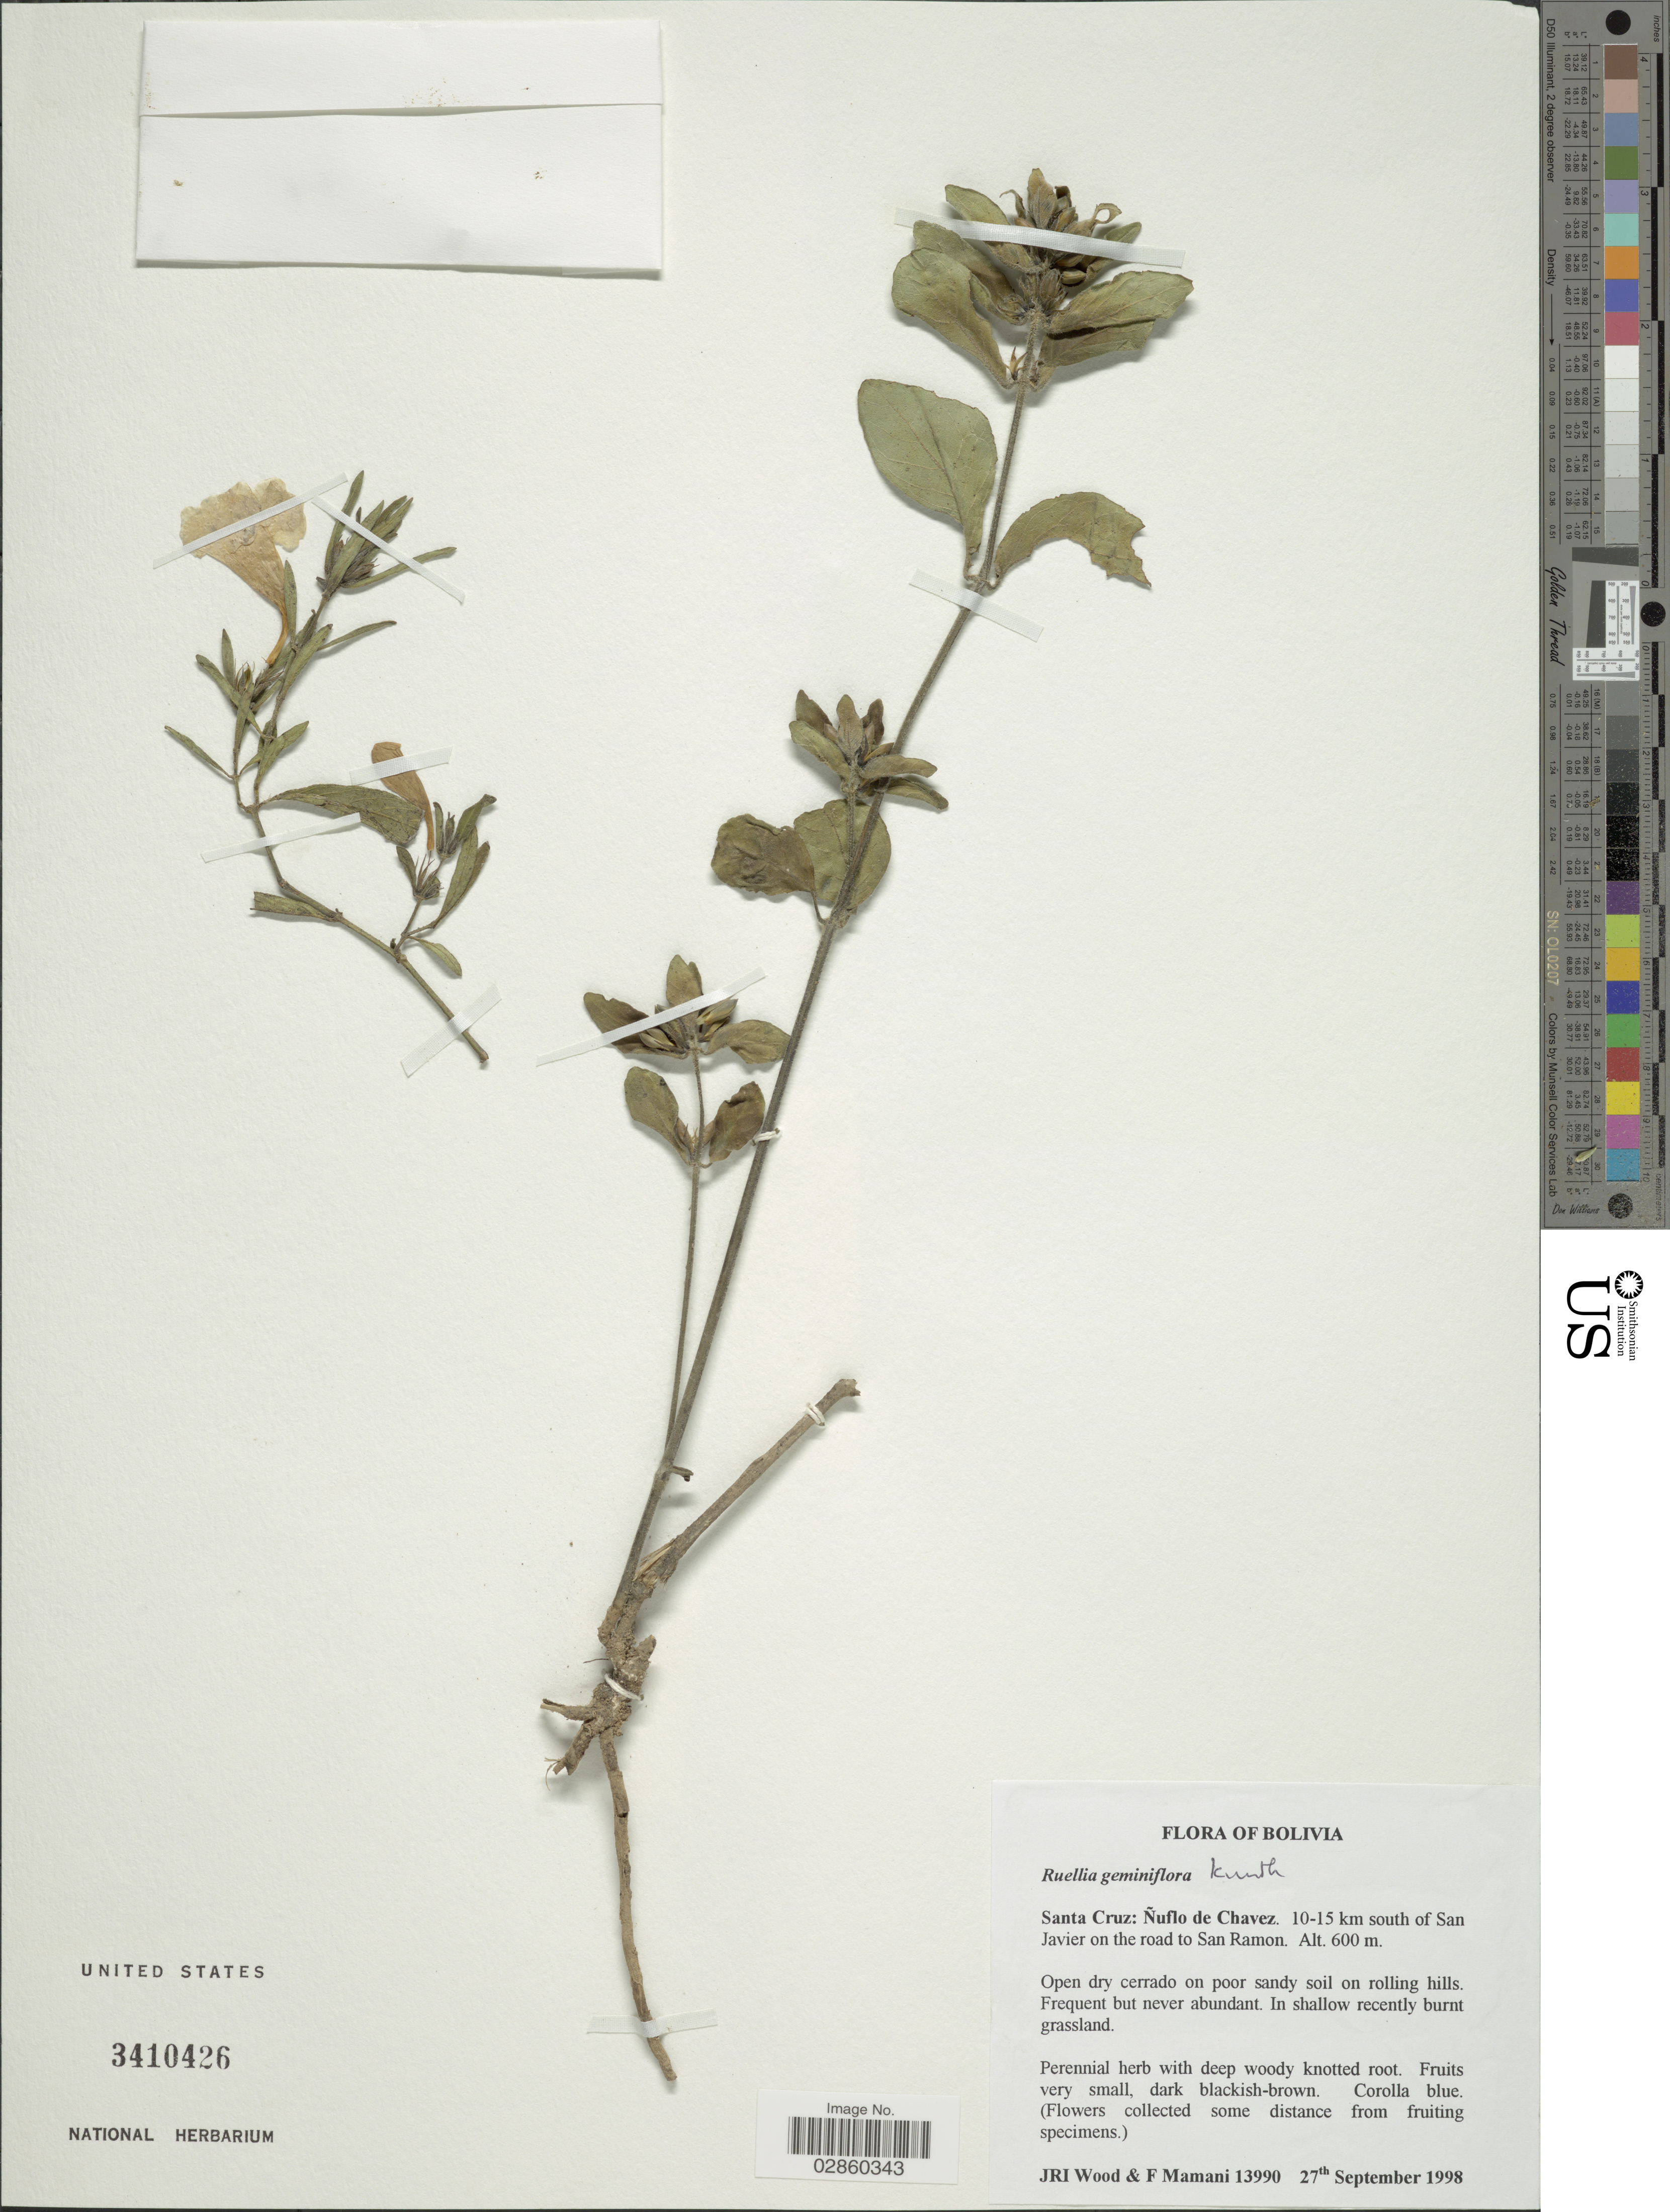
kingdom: Plantae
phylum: Tracheophyta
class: Magnoliopsida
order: Lamiales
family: Acanthaceae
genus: Ruellia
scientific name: Ruellia geminiflora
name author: Kunth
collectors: J. R. I. Wood & F. Mamani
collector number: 13990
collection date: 1998-09-27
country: Bolivia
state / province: Santa Cruz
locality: Santa Cruz: Ñuflo de Chavez. 10-15 km south of San Javier on the road to San Ramon.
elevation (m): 600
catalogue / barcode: US 3410426